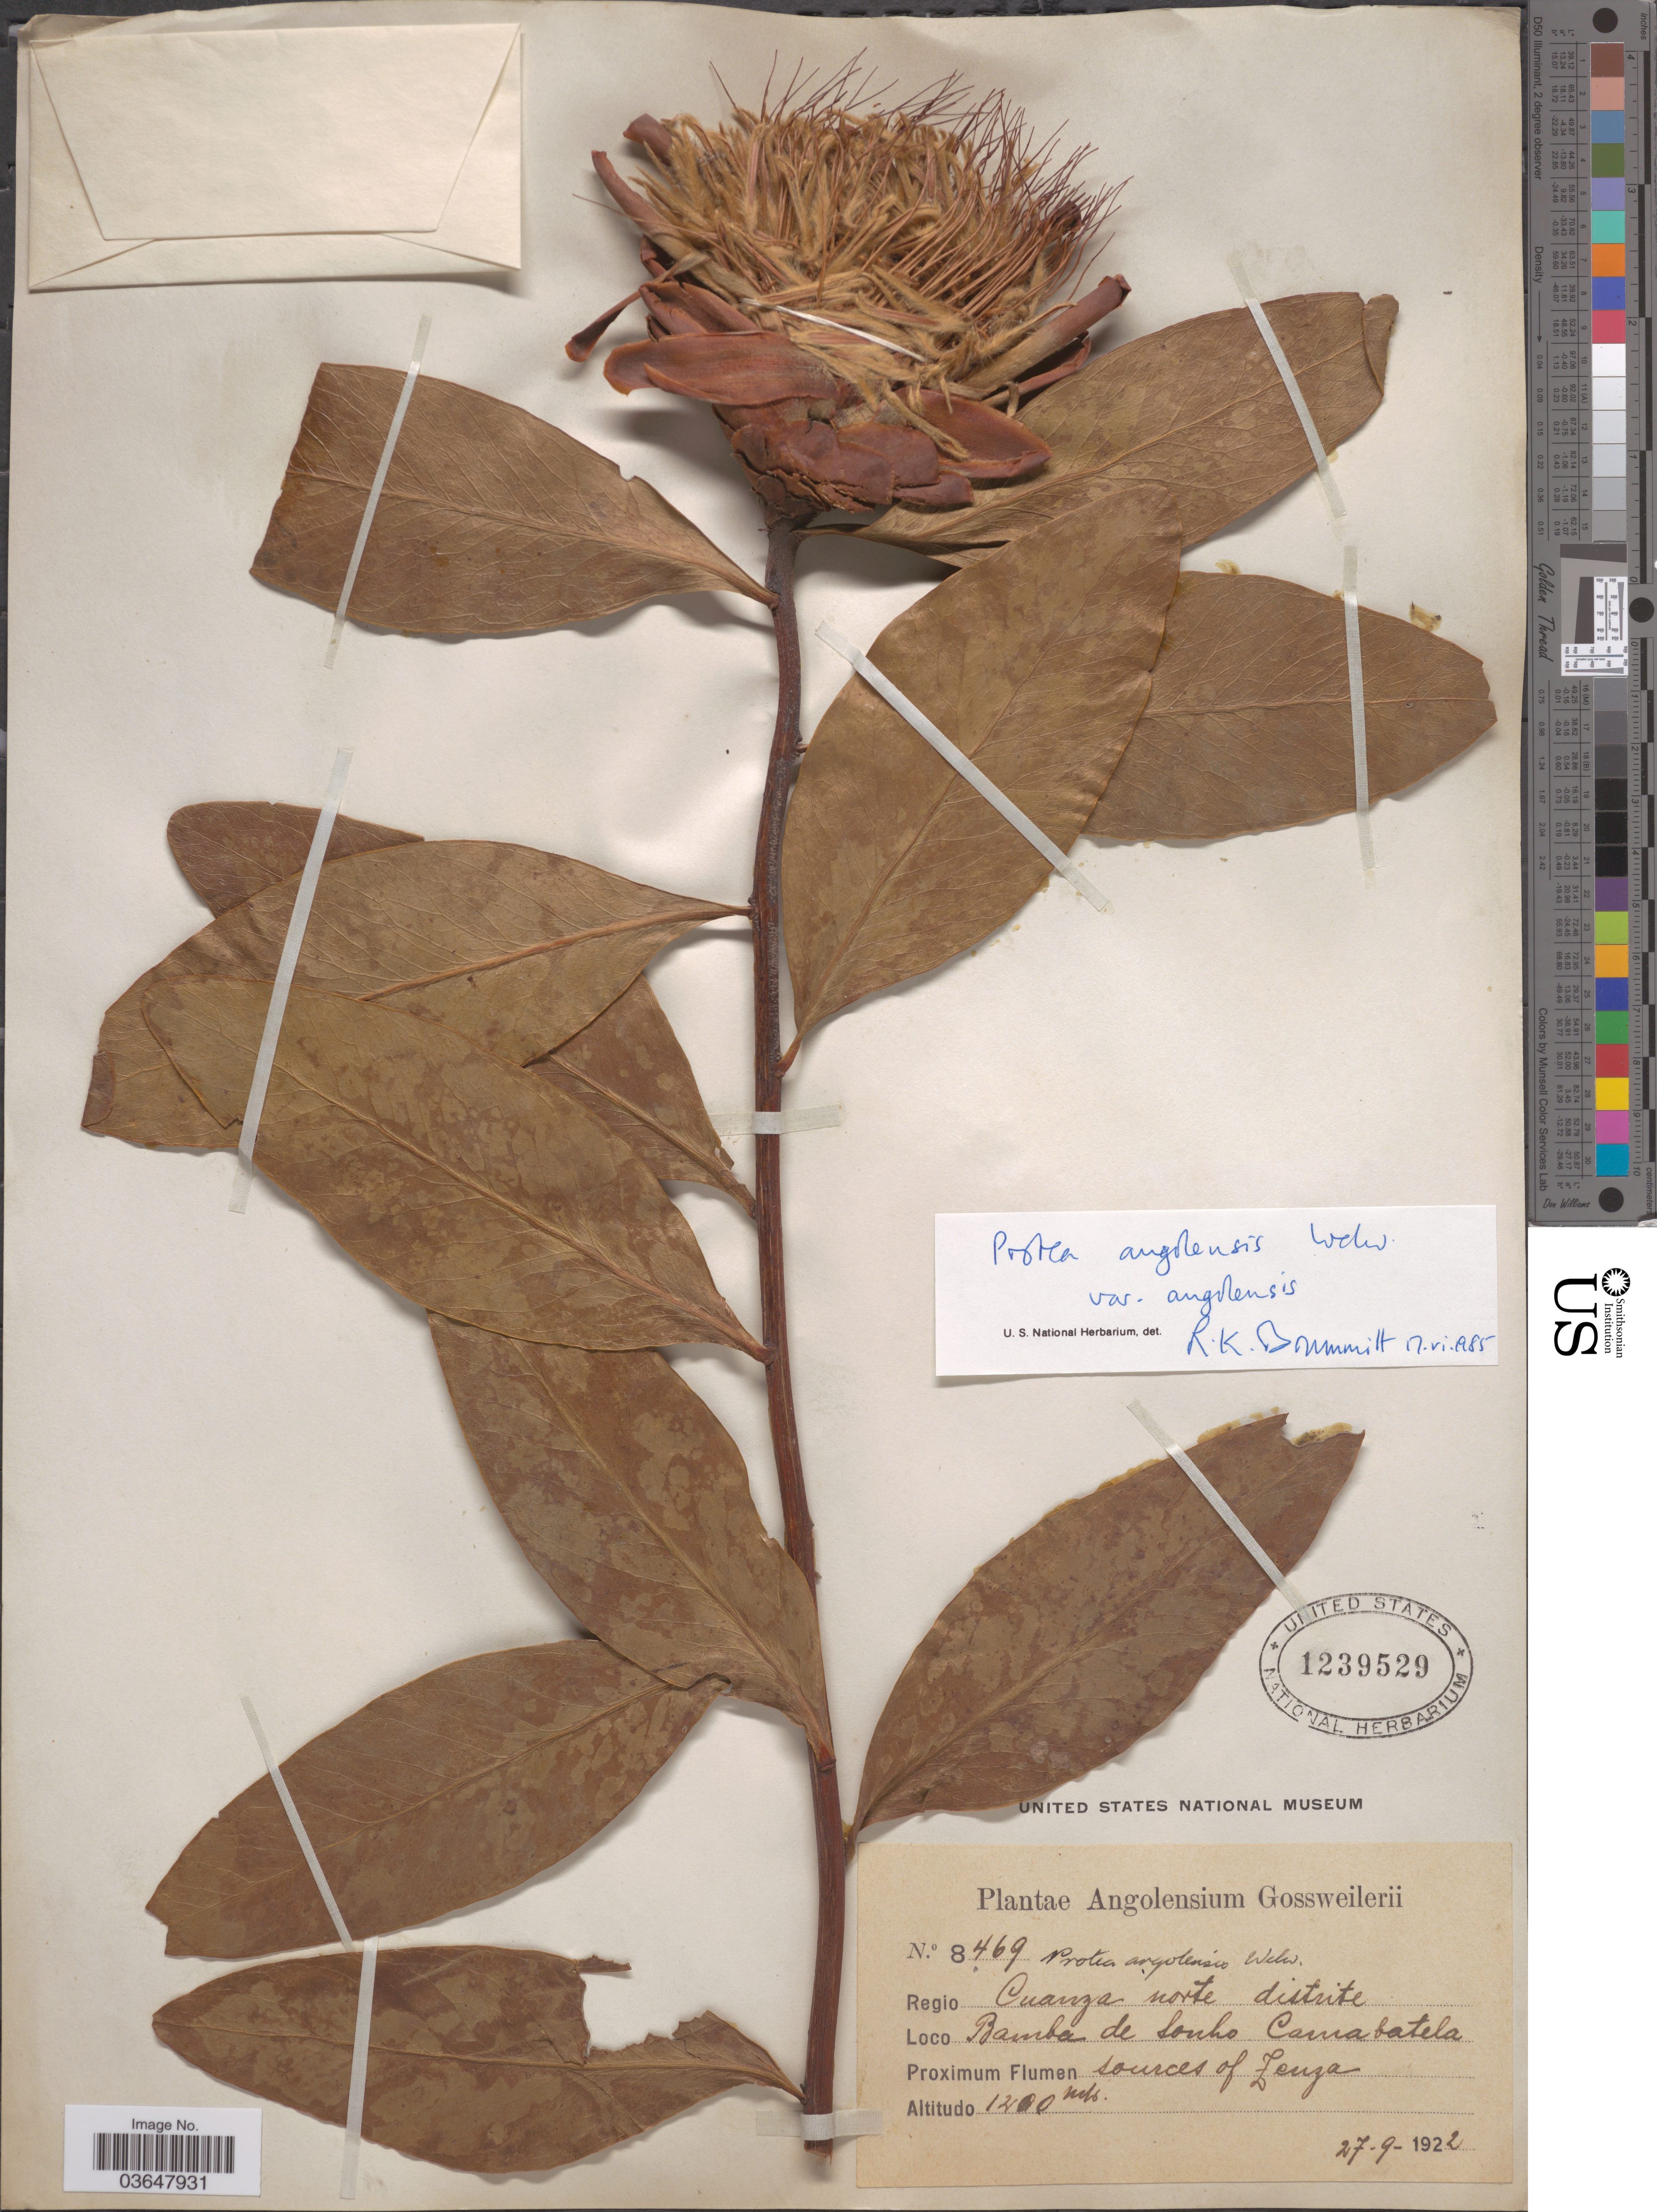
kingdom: Plantae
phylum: Tracheophyta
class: Magnoliopsida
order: Proteales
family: Proteaceae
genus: Protea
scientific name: Protea angolensis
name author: Welw.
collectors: -. Gossweiler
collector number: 8469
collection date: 1922-09-27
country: Angola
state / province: Cuanza Norte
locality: Regio Cuanza norte distrite. Bamba de Sonho Camabatela. Proximum Flumen sources of Zenza.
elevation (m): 1200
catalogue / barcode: US 1239529